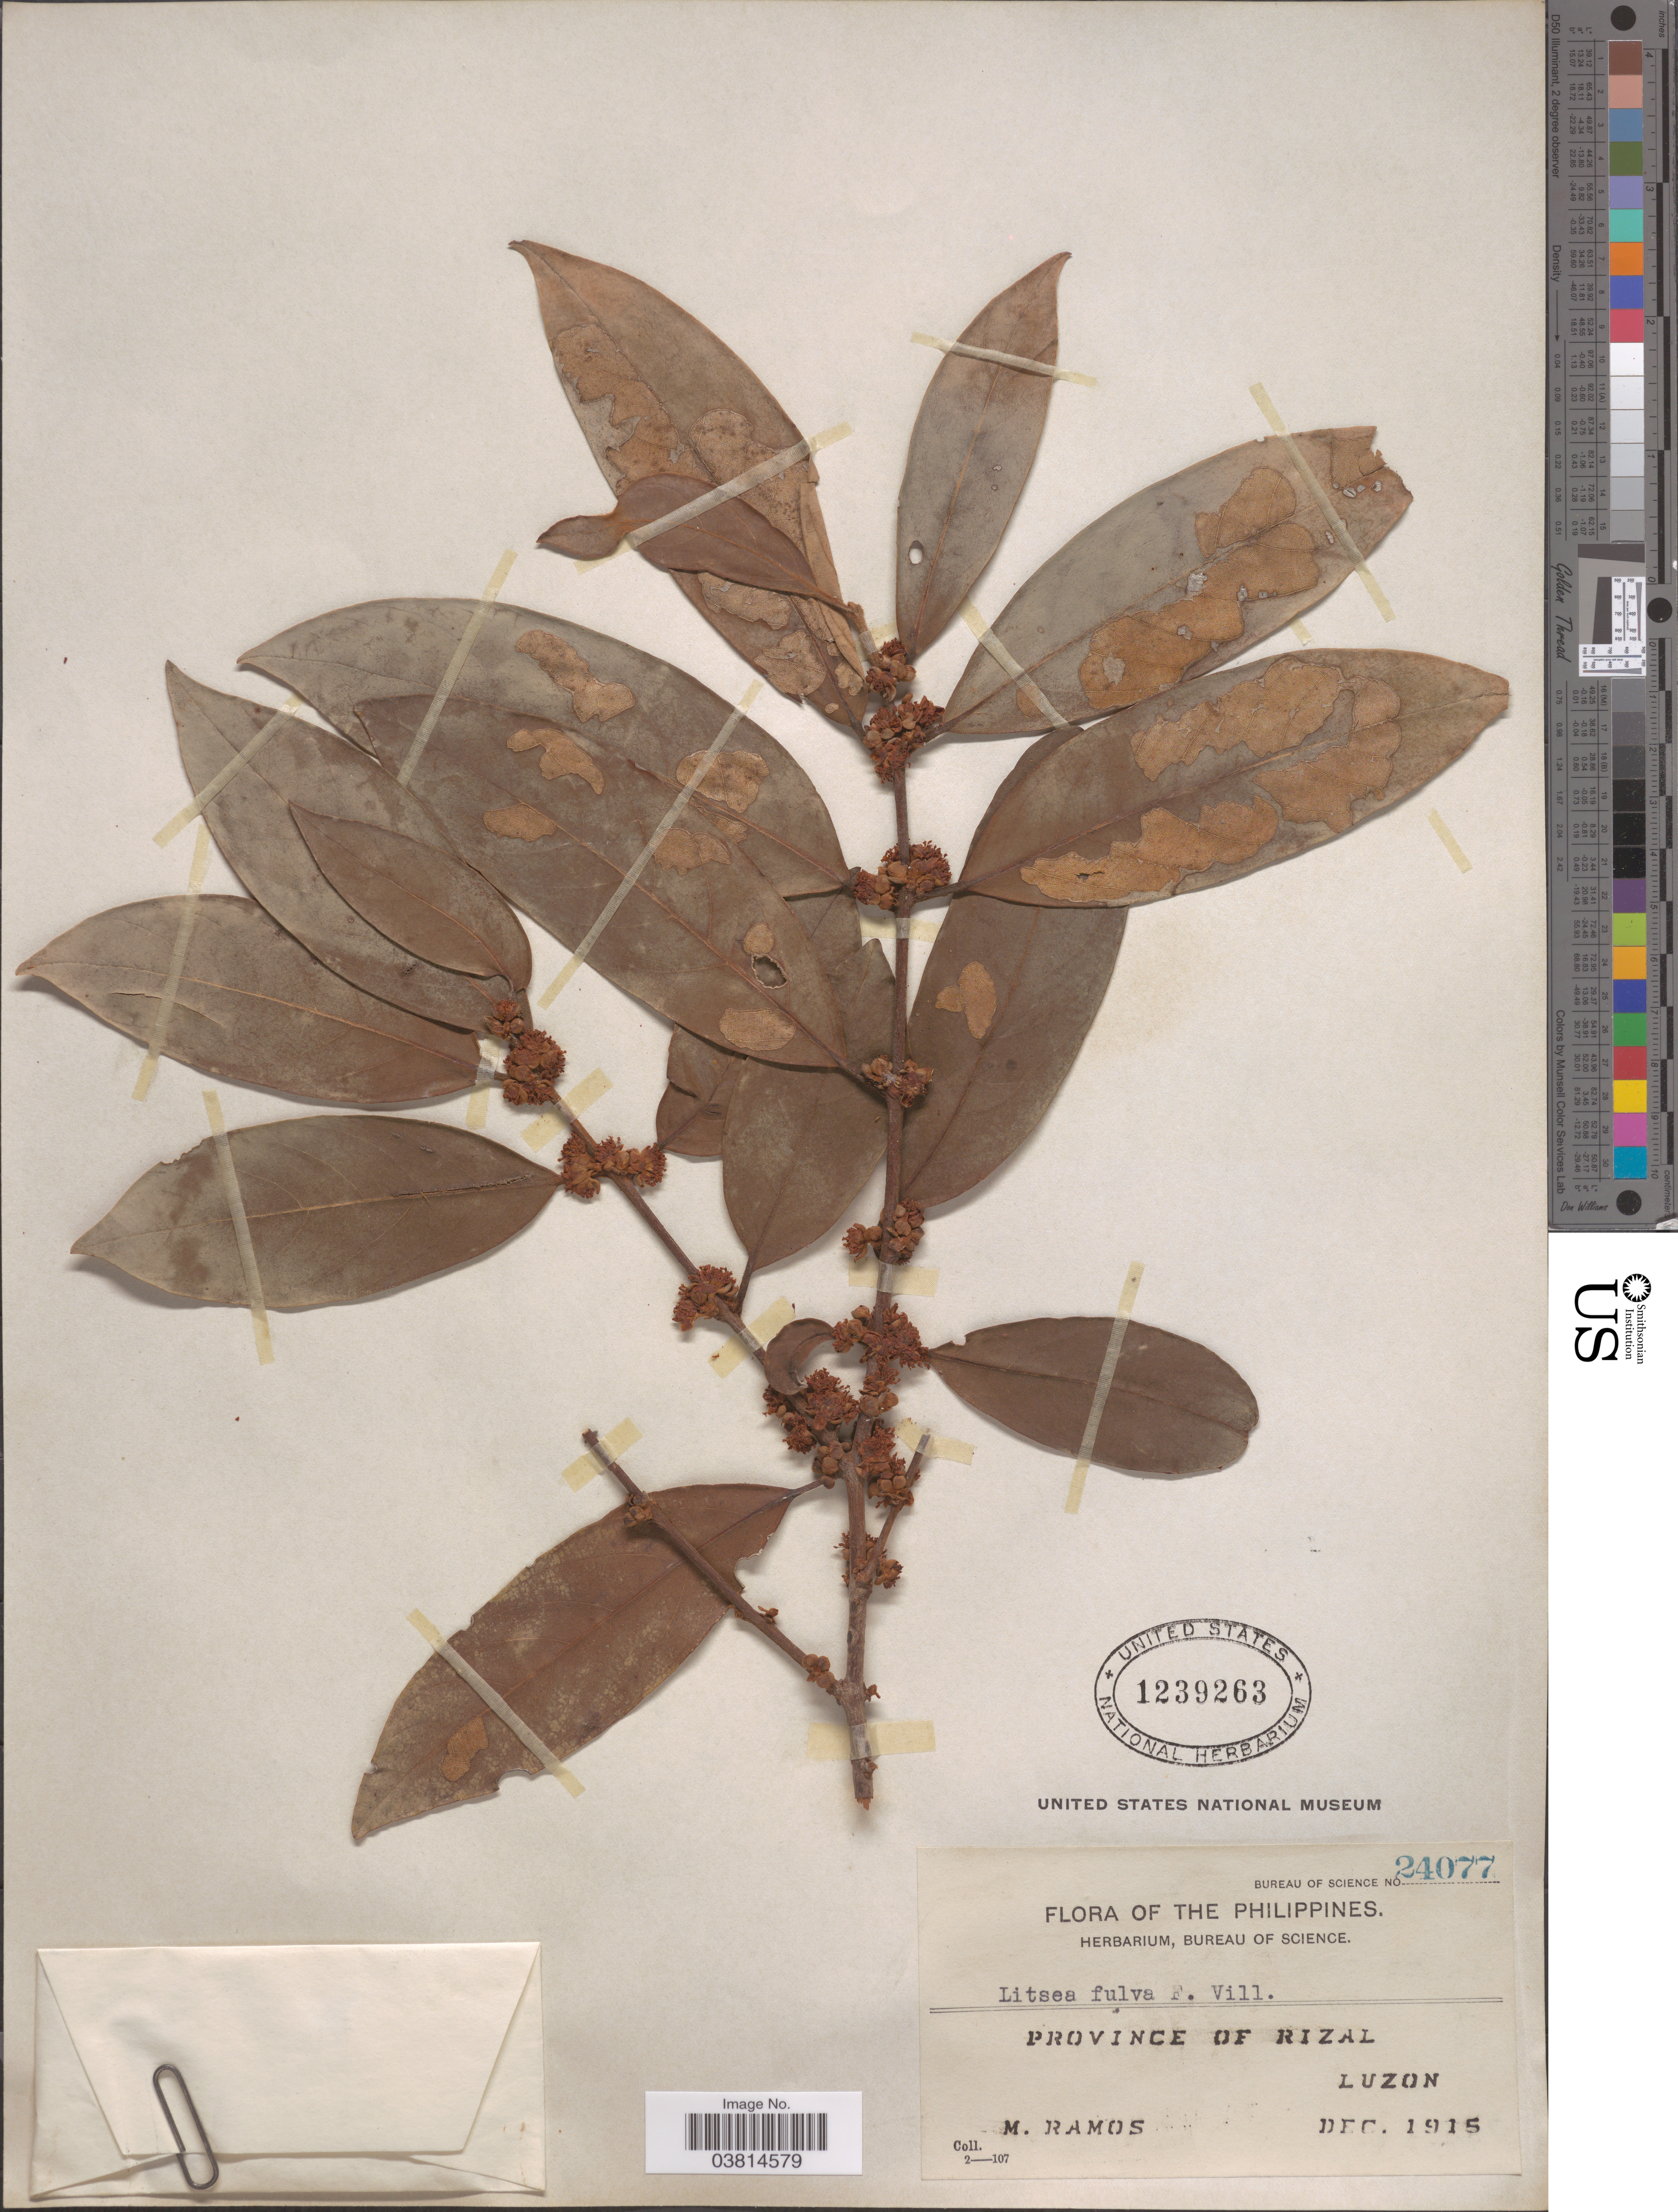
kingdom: Plantae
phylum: Tracheophyta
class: Magnoliopsida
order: Laurales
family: Lauraceae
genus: Litsea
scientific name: Litsea fulva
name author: (Blume) Fern.-Vill.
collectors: M. Ramos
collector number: Bureau of Science 24077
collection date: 1915-12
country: Philippines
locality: Province of Rizal. Luzon.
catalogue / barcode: US 1239263